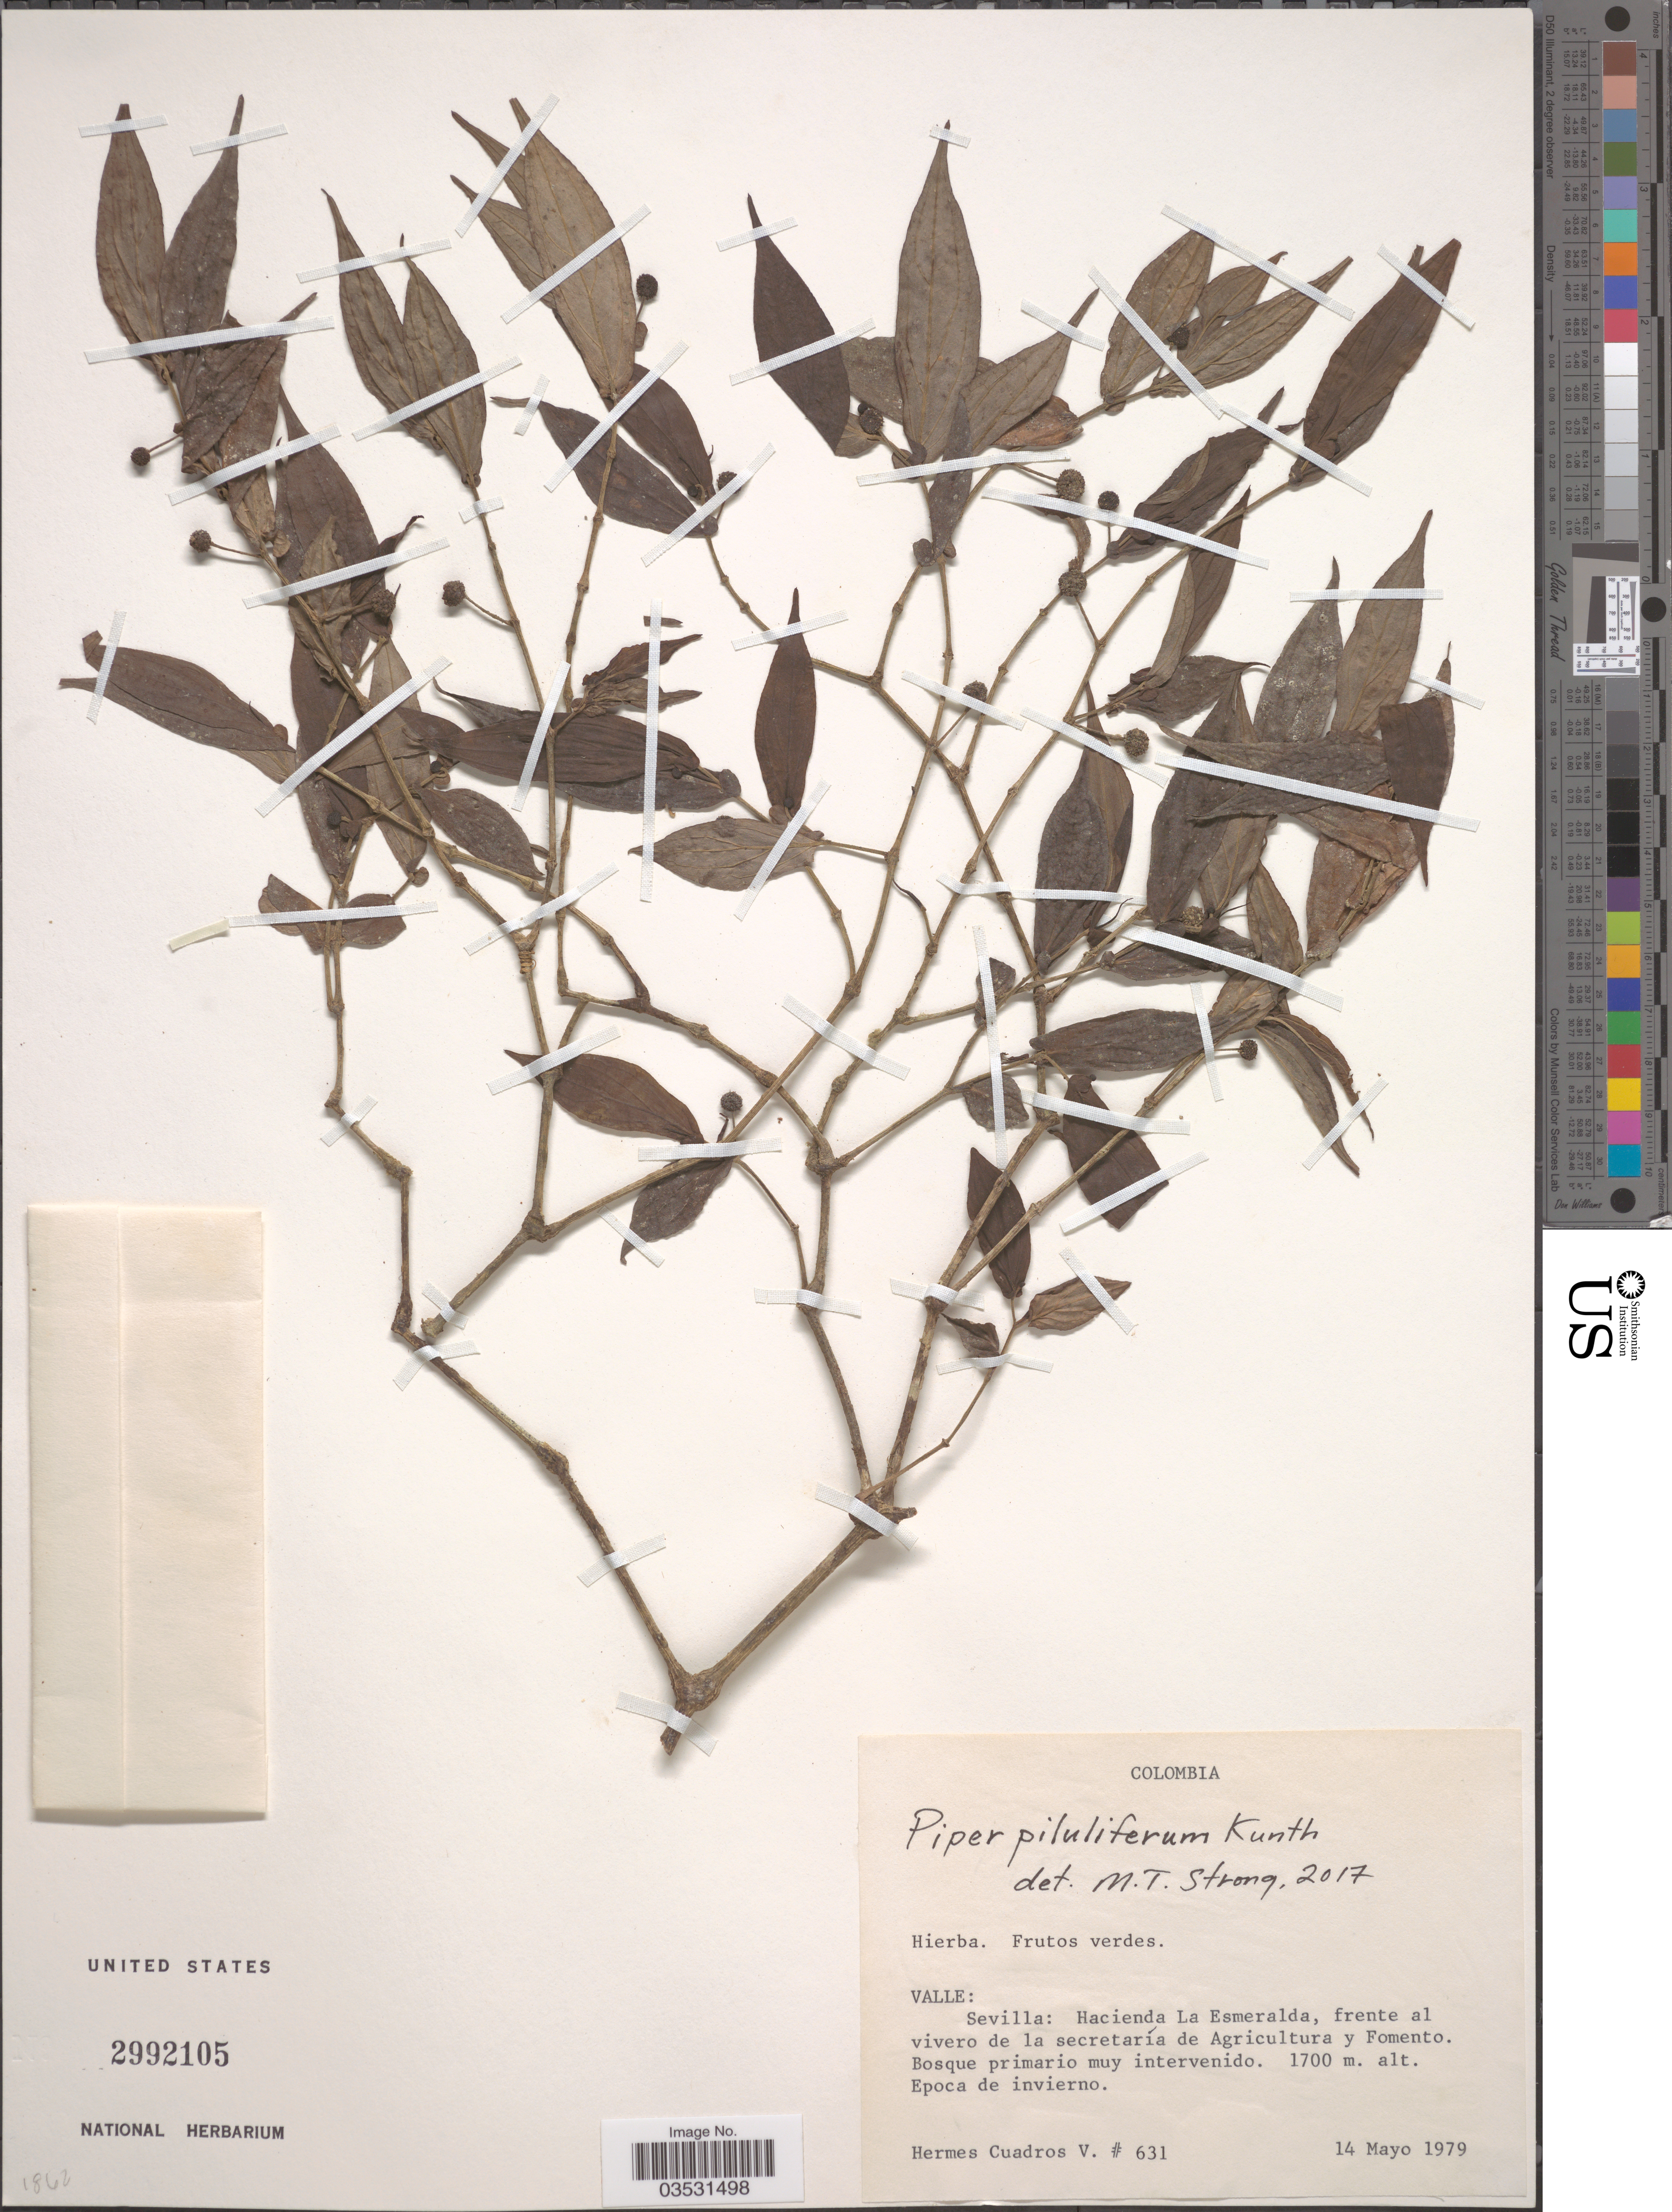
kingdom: Plantae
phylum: Tracheophyta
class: Magnoliopsida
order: Piperales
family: Piperaceae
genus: Piper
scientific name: Piper piluliferum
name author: Kunth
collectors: H. Cuadros V.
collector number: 631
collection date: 1979-05-14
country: Colombia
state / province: Valle del Cauca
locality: Sevilla: Hacienda La Esmeralda, fente al vivero de la secretaría de Agricultura Y Fomento. Bosque primario muy intervenido.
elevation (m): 1700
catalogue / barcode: US 2992105